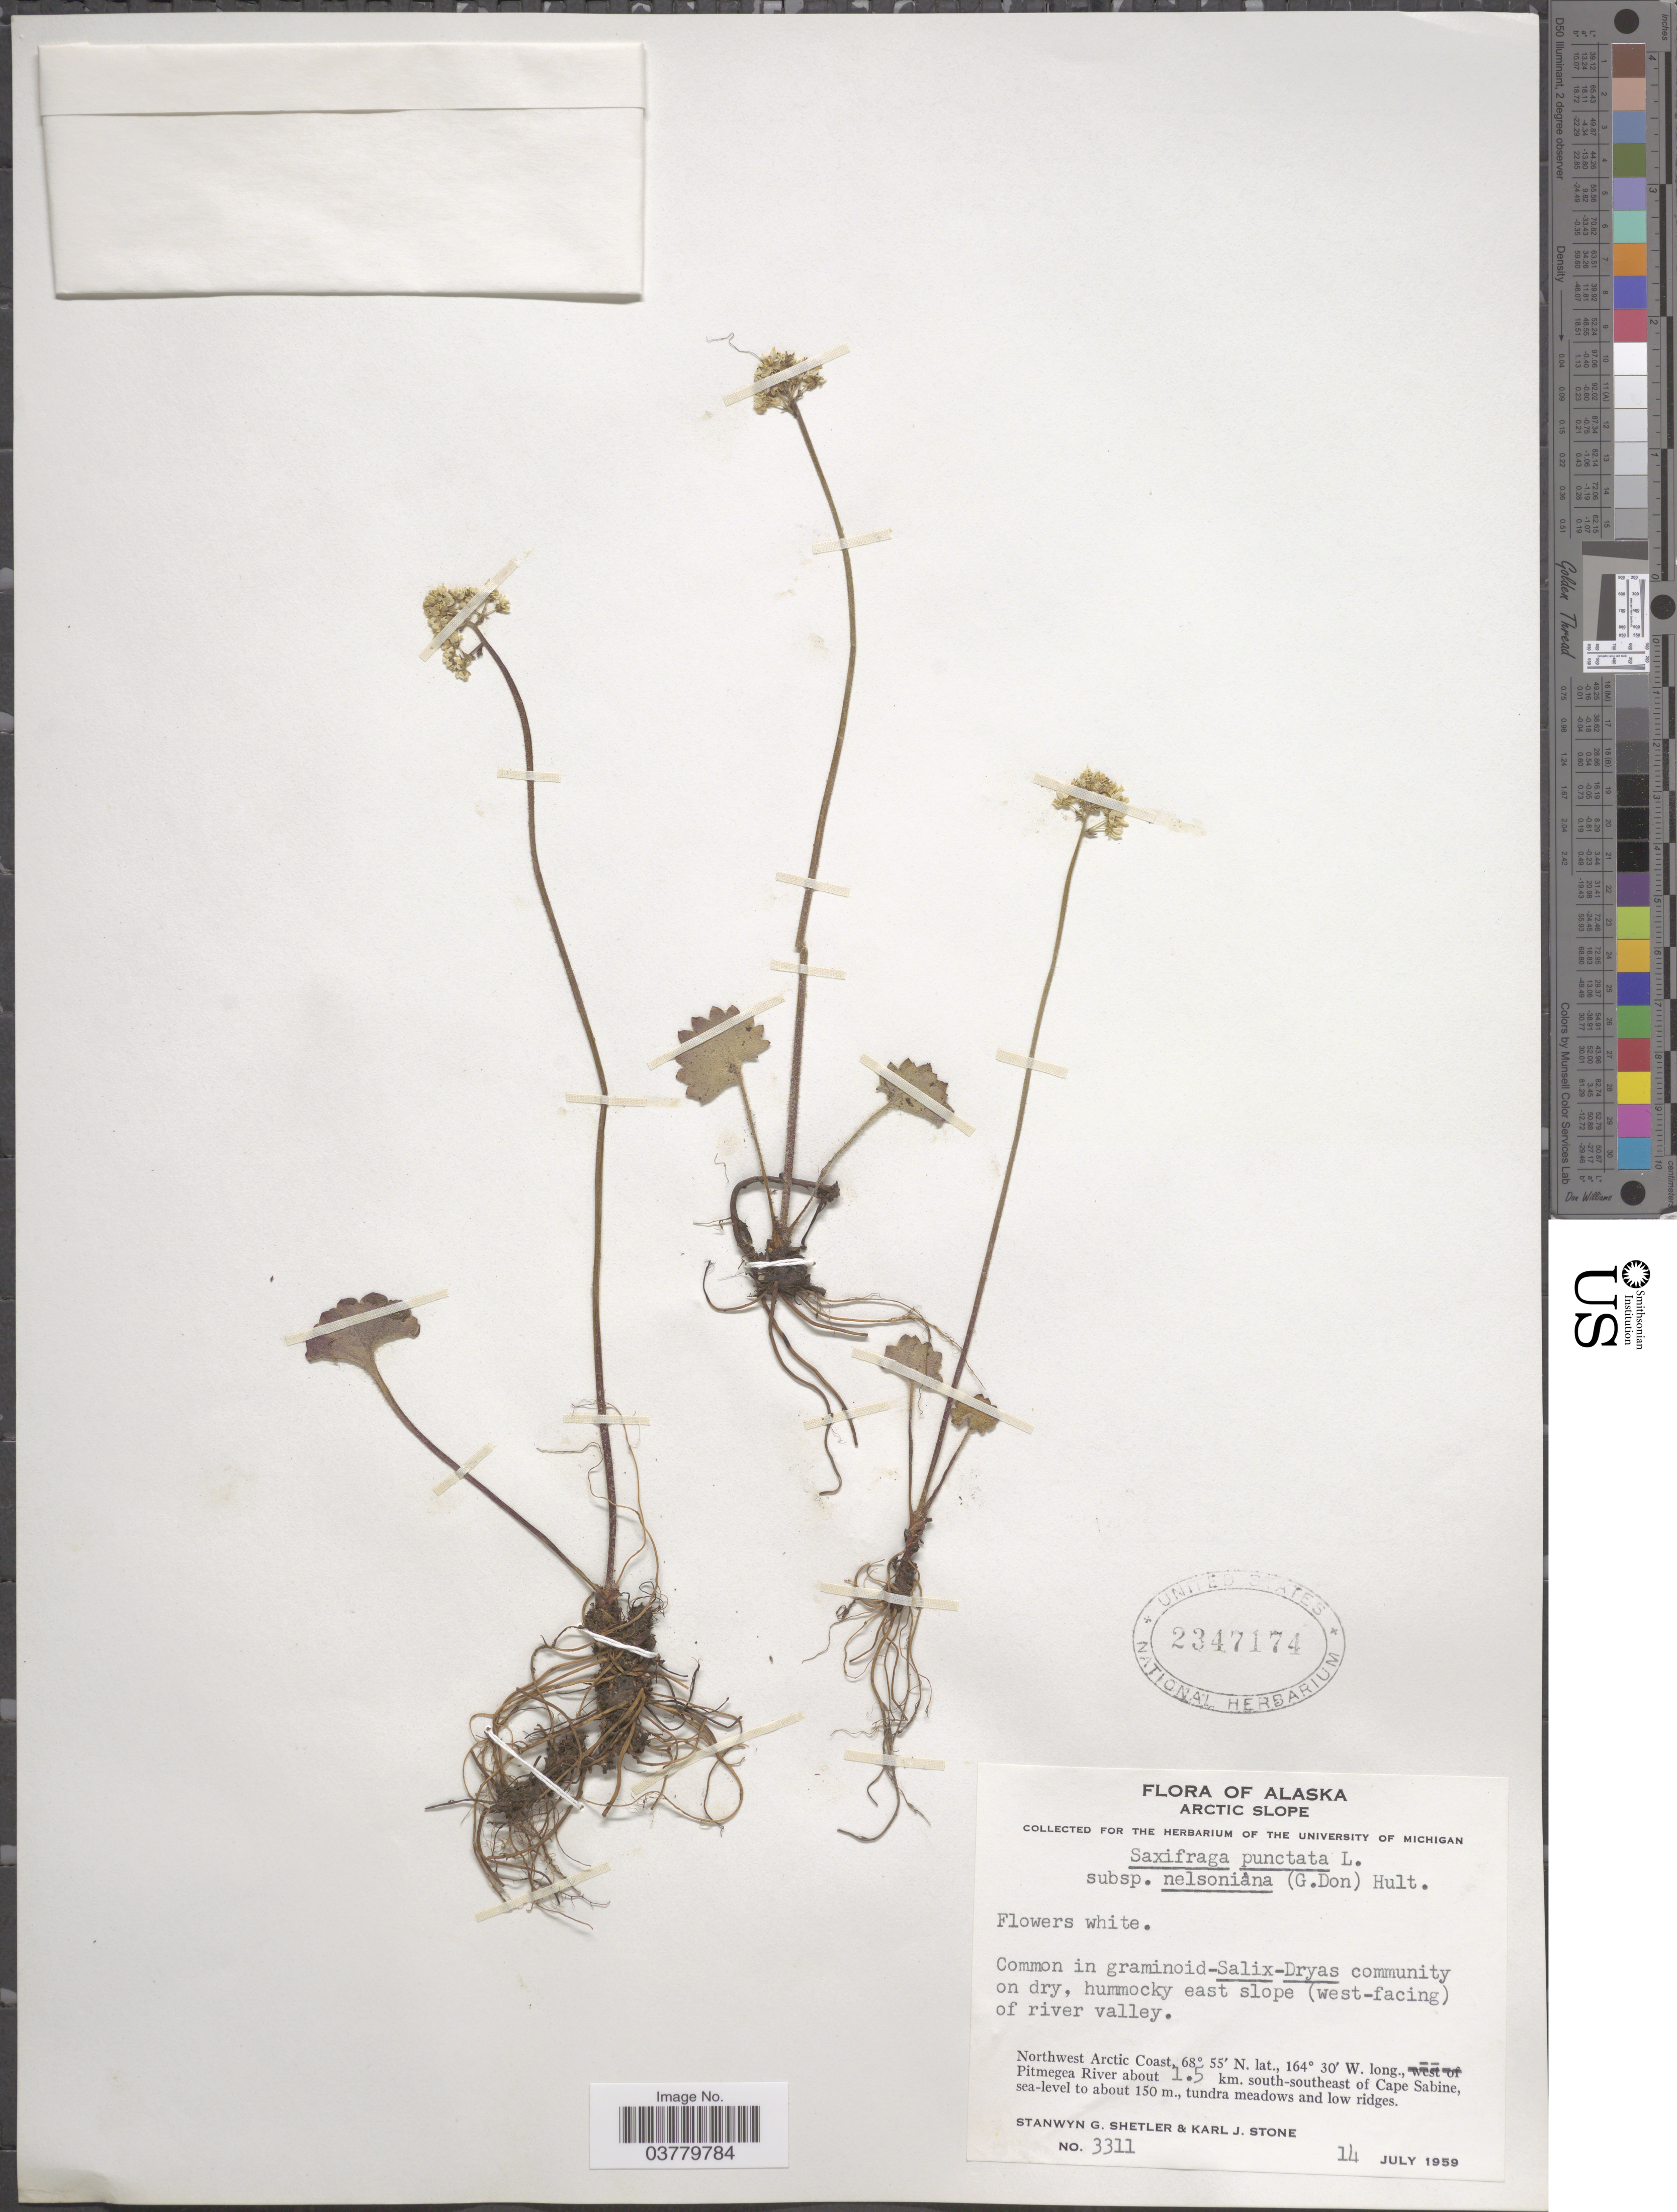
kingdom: Plantae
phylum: Tracheophyta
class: Magnoliopsida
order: Saxifragales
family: Saxifragaceae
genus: Micranthes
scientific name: Micranthes nelsoniana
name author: (D. Don) Small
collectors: S. Shetler & K. J. Stone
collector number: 3311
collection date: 1959-07-14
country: United States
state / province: Alaska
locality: Arctic Slope. Hummocky east slope (west-facing) of river valley. Northwest Arctic Coast, Pitmega River about 1.5 km. south-southeast of Cape Sabine.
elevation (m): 0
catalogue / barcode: US 2347174